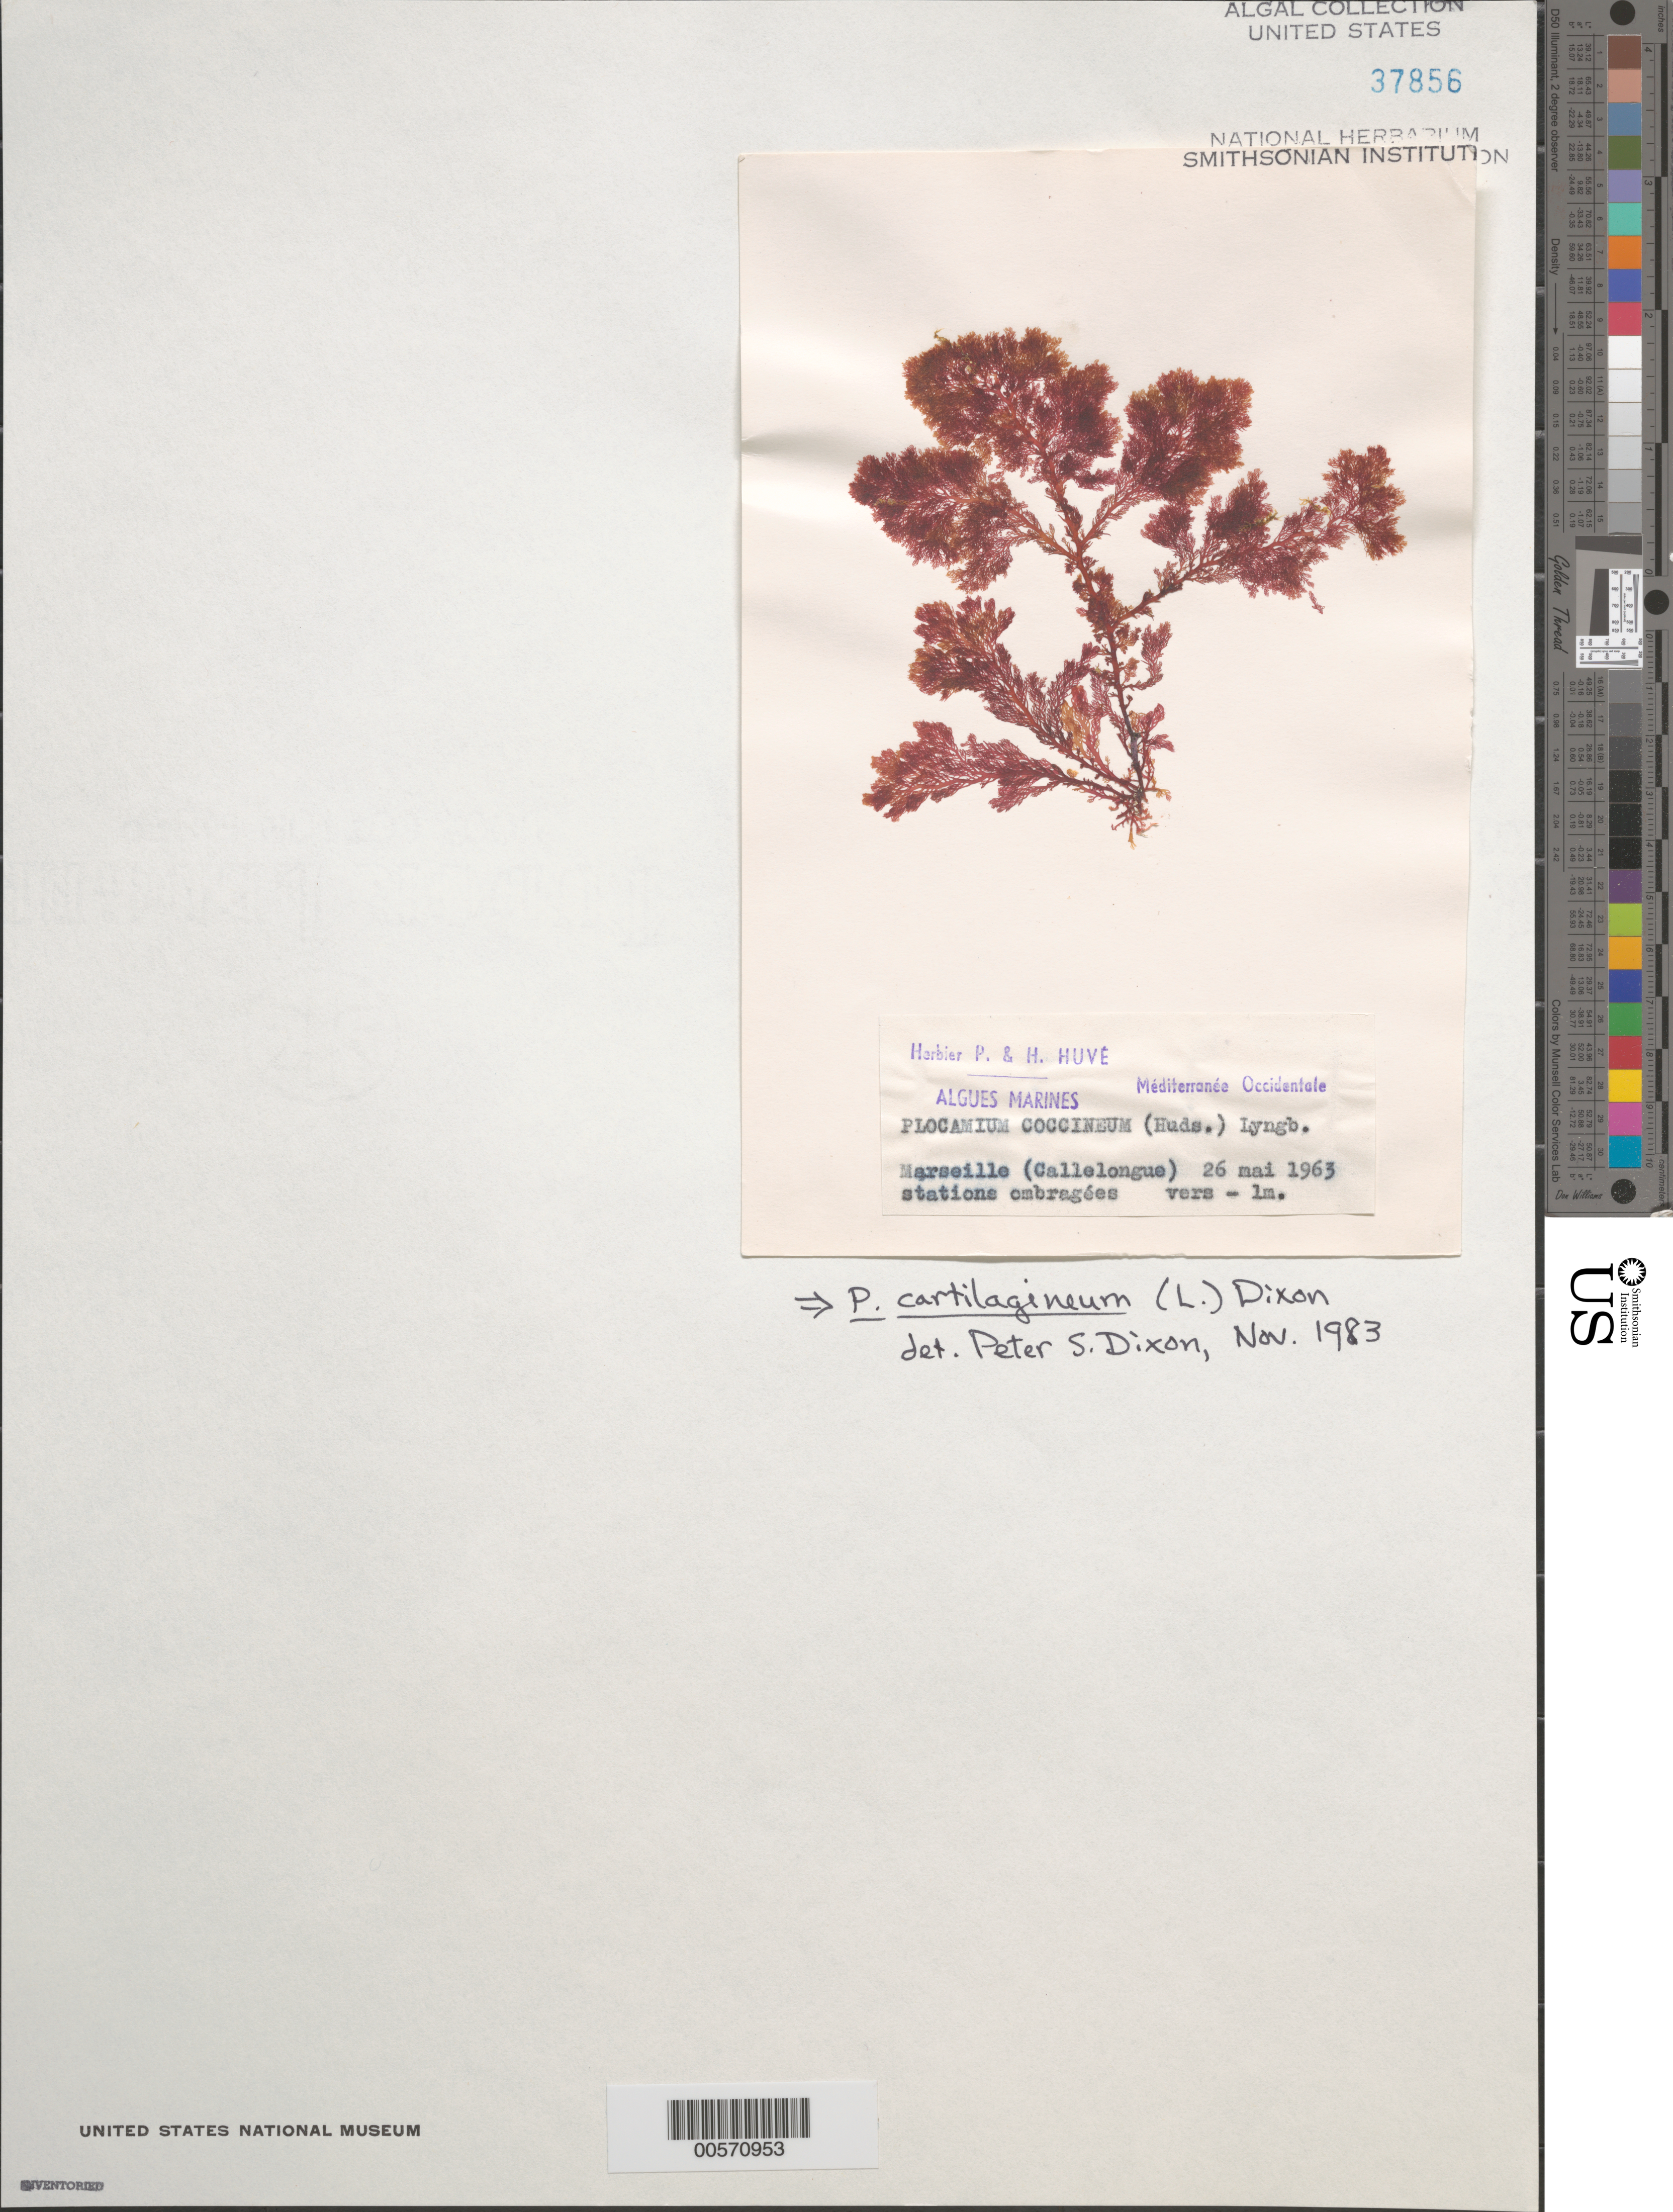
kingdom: Plantae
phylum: Rhodophyta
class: Florideophyceae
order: Plocamiales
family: Plocamiaceae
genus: Plocamium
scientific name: Plocamium cartilagineum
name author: (L.) P.S. Dixon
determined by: Dixon, P. S.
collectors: P. Huve & H. Huve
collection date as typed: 26 May 1963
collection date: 1963-05-26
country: France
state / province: Provence-Alpes-Côte d'Azur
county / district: Bouches-du-Rhône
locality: Callelongue, Marseille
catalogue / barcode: US 37856